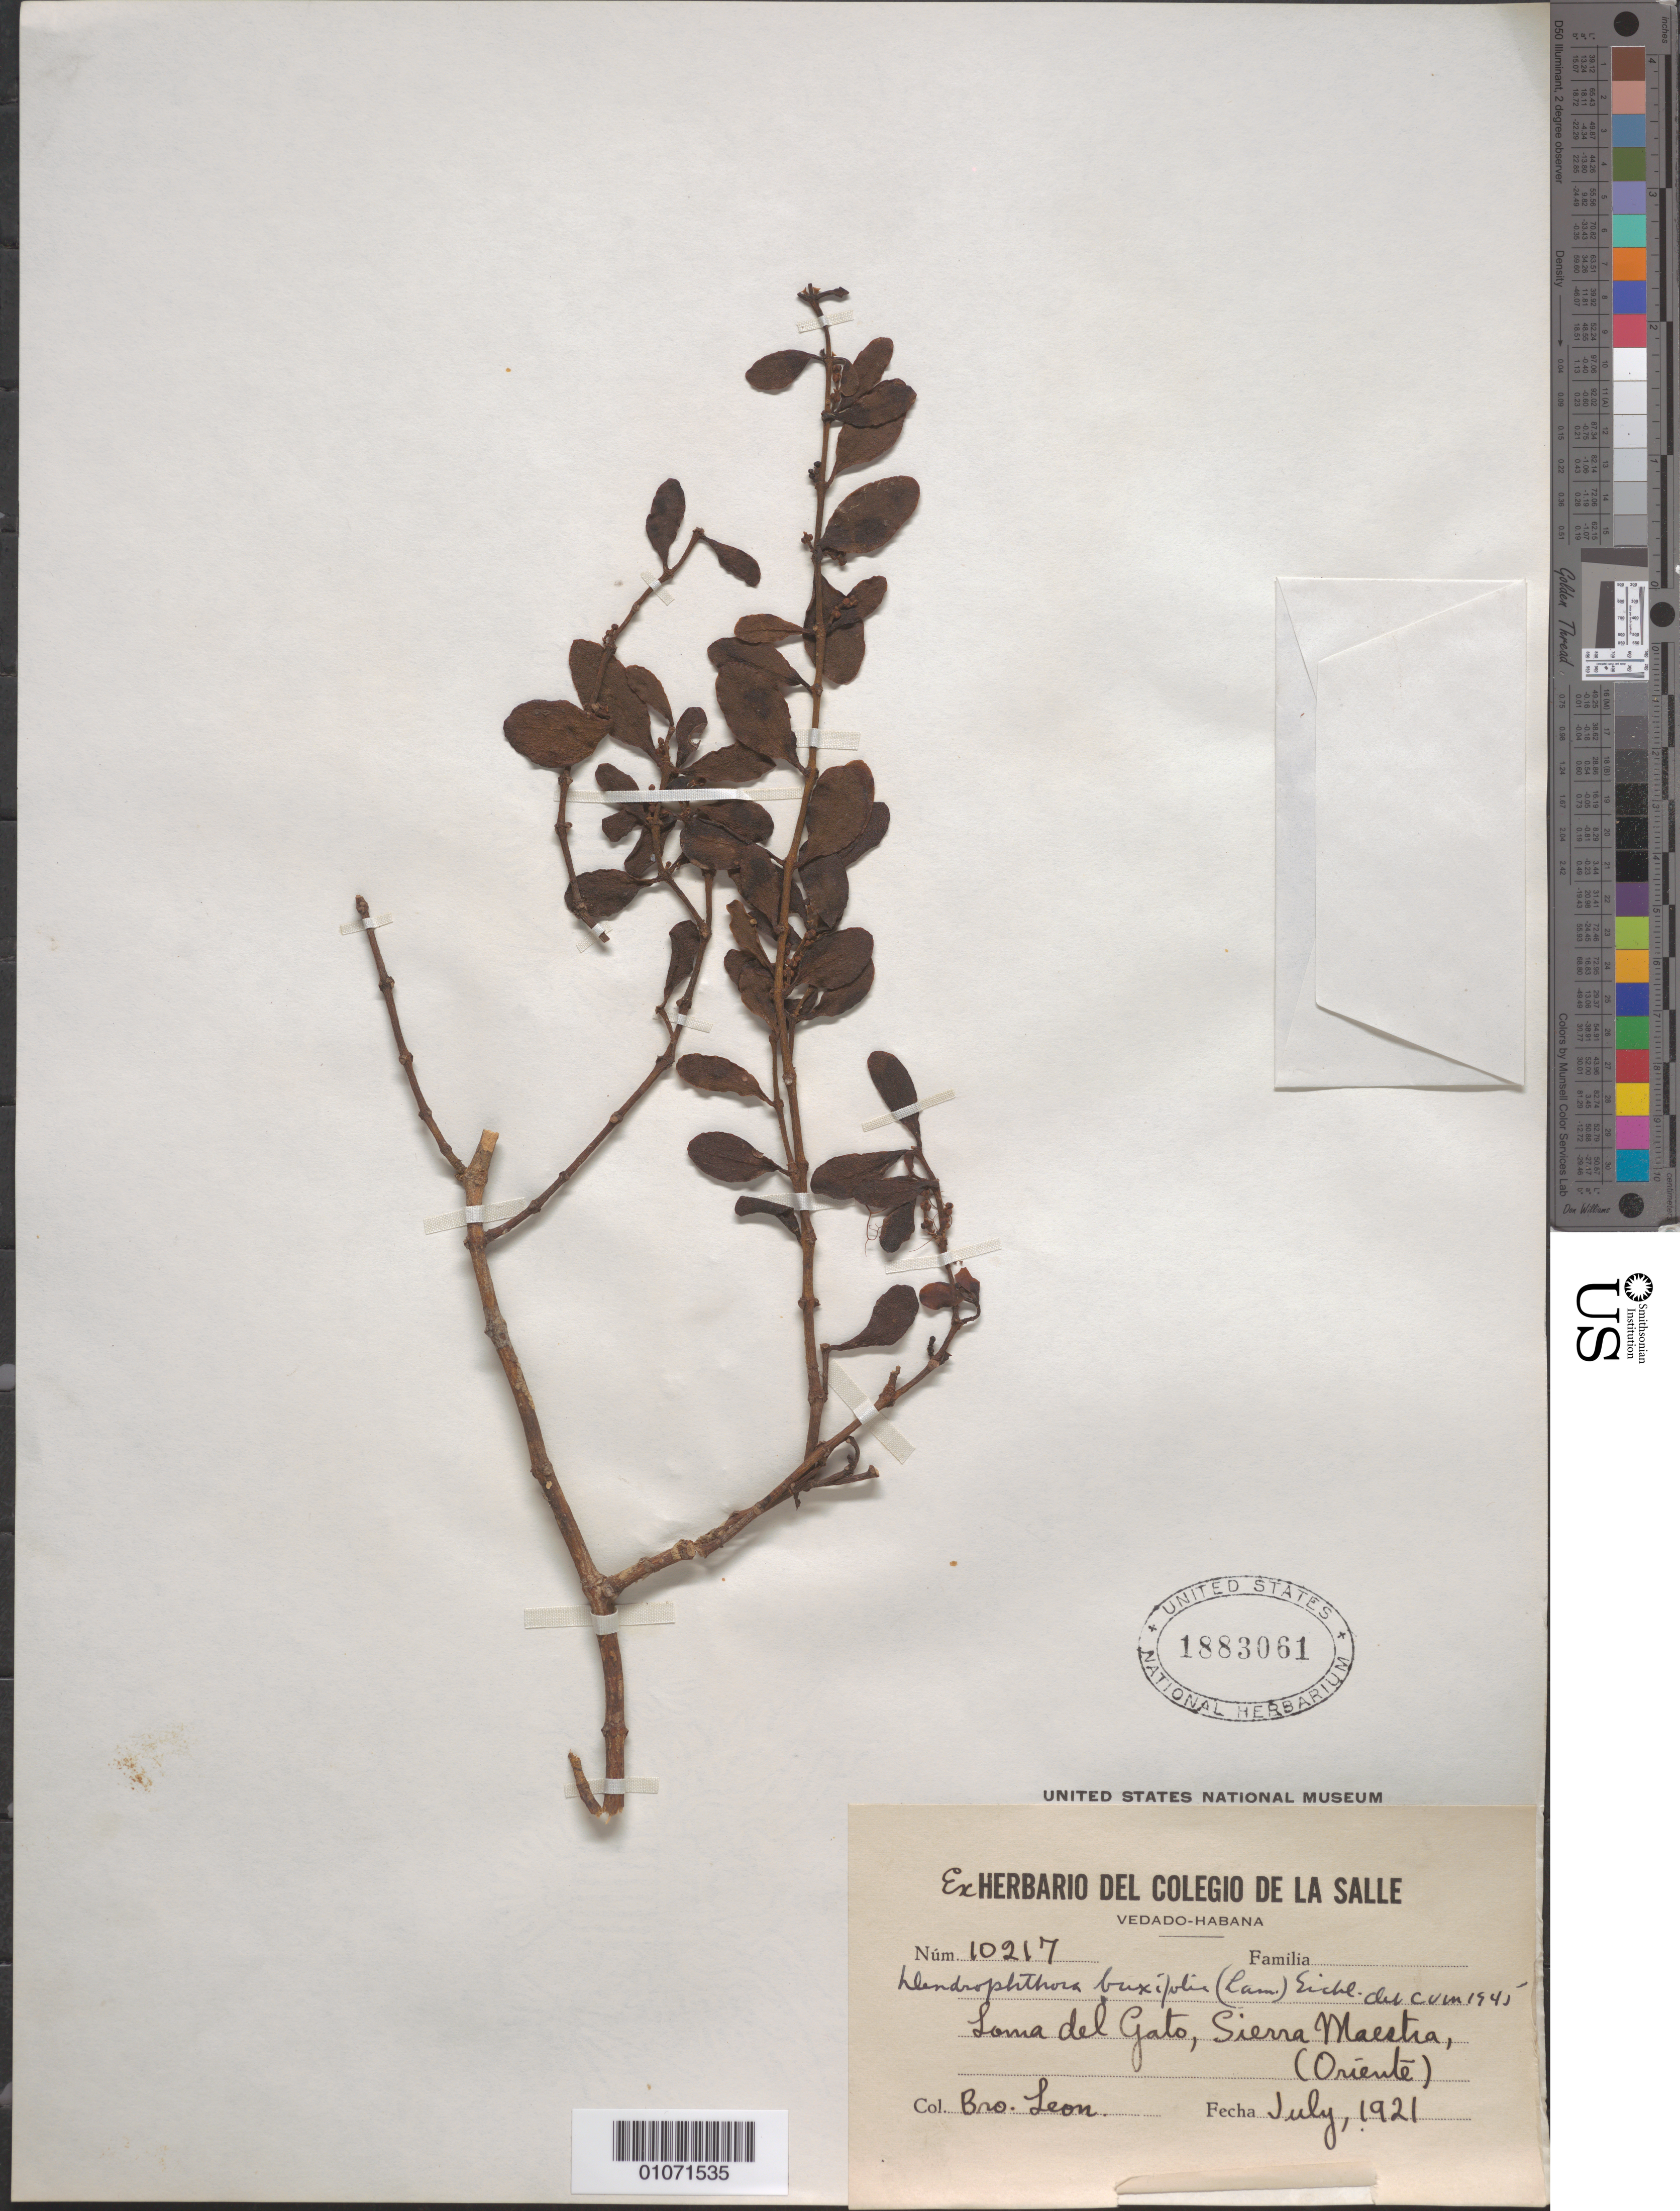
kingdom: Plantae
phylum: Tracheophyta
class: Magnoliopsida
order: Santalales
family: Viscaceae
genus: Dendrophthora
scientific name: Dendrophthora buxifolia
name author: (Lam.) Eichler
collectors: Bro. León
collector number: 10217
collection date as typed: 01 Jul 1921 to 31 Jul 1921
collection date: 1921-07-01/1921-07-31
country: Cuba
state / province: Oriente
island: Cuba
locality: Loma de Gato, Sierra Maestra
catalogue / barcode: US 1883061